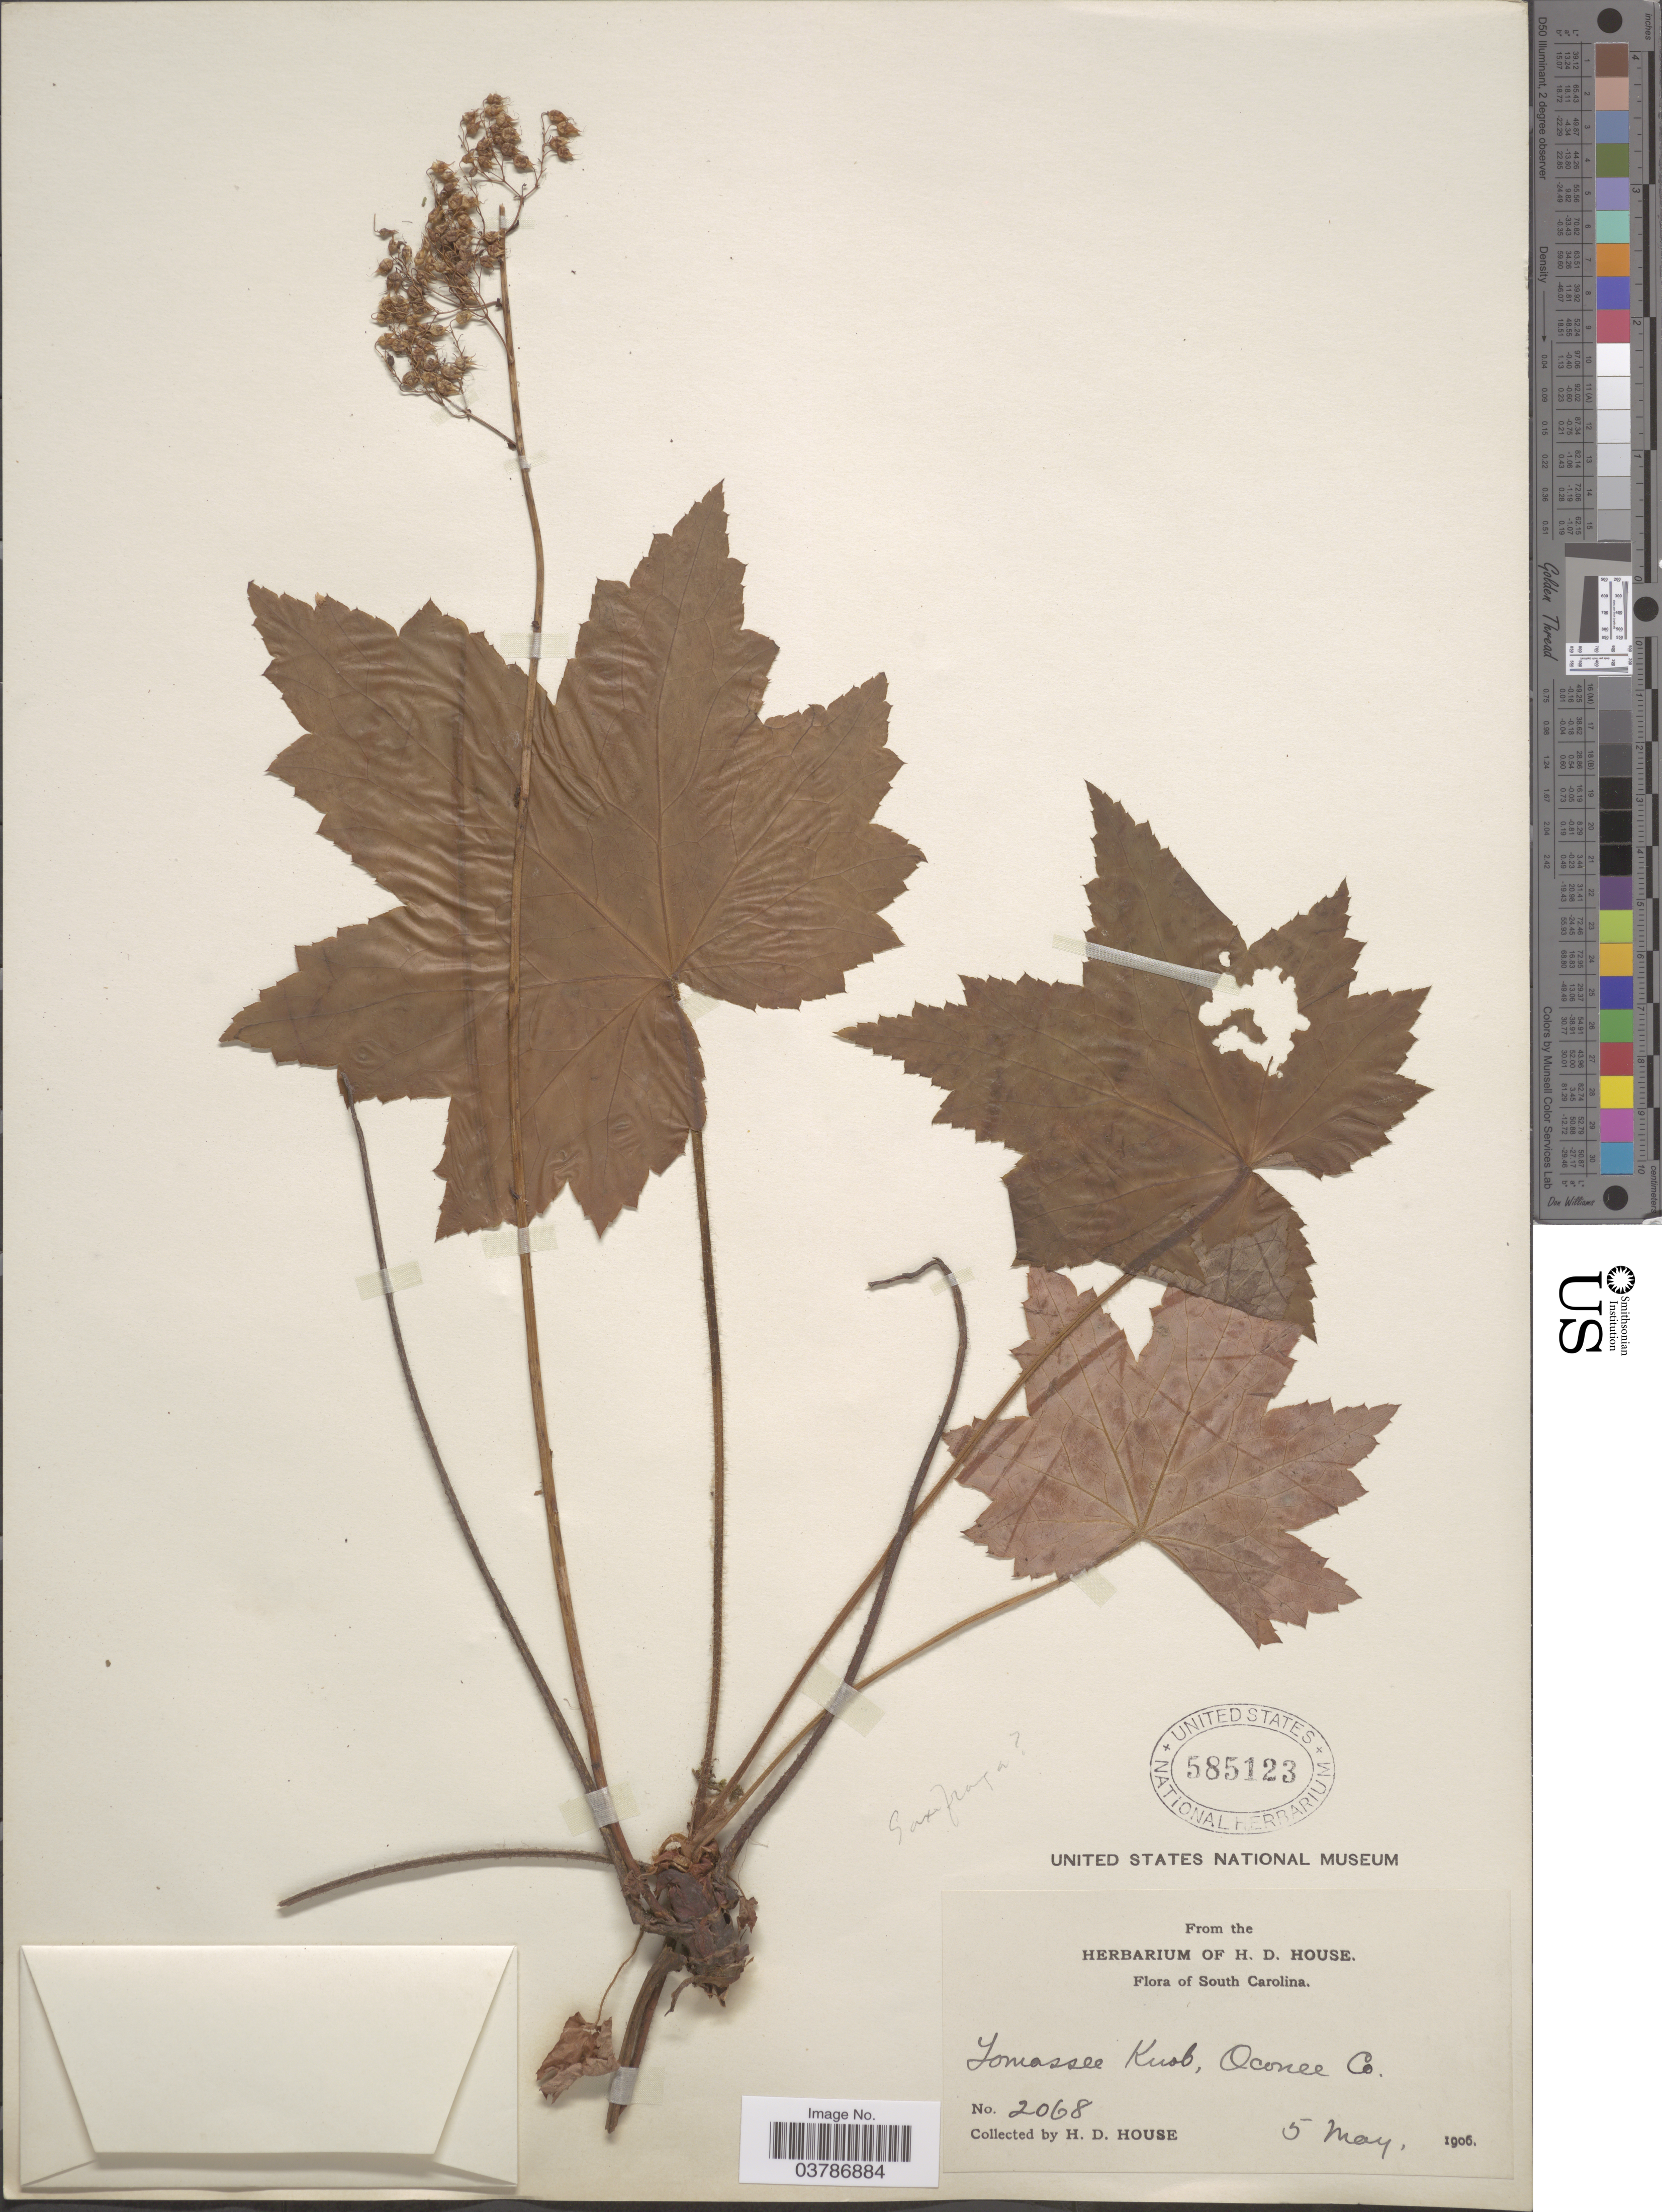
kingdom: Plantae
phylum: Tracheophyta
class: Magnoliopsida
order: Saxifragales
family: Saxifragaceae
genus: Heuchera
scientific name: Heuchera villosa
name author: Michx.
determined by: Strong, Mark T., (BOT), Smithsonian Institution - National Museum of Natural History (UNITED STATES)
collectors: H. D. House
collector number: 2068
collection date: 1906-05-05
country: United States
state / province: South Carolina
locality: Tomassee Knob, Oconee, Co.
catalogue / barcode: US 585123